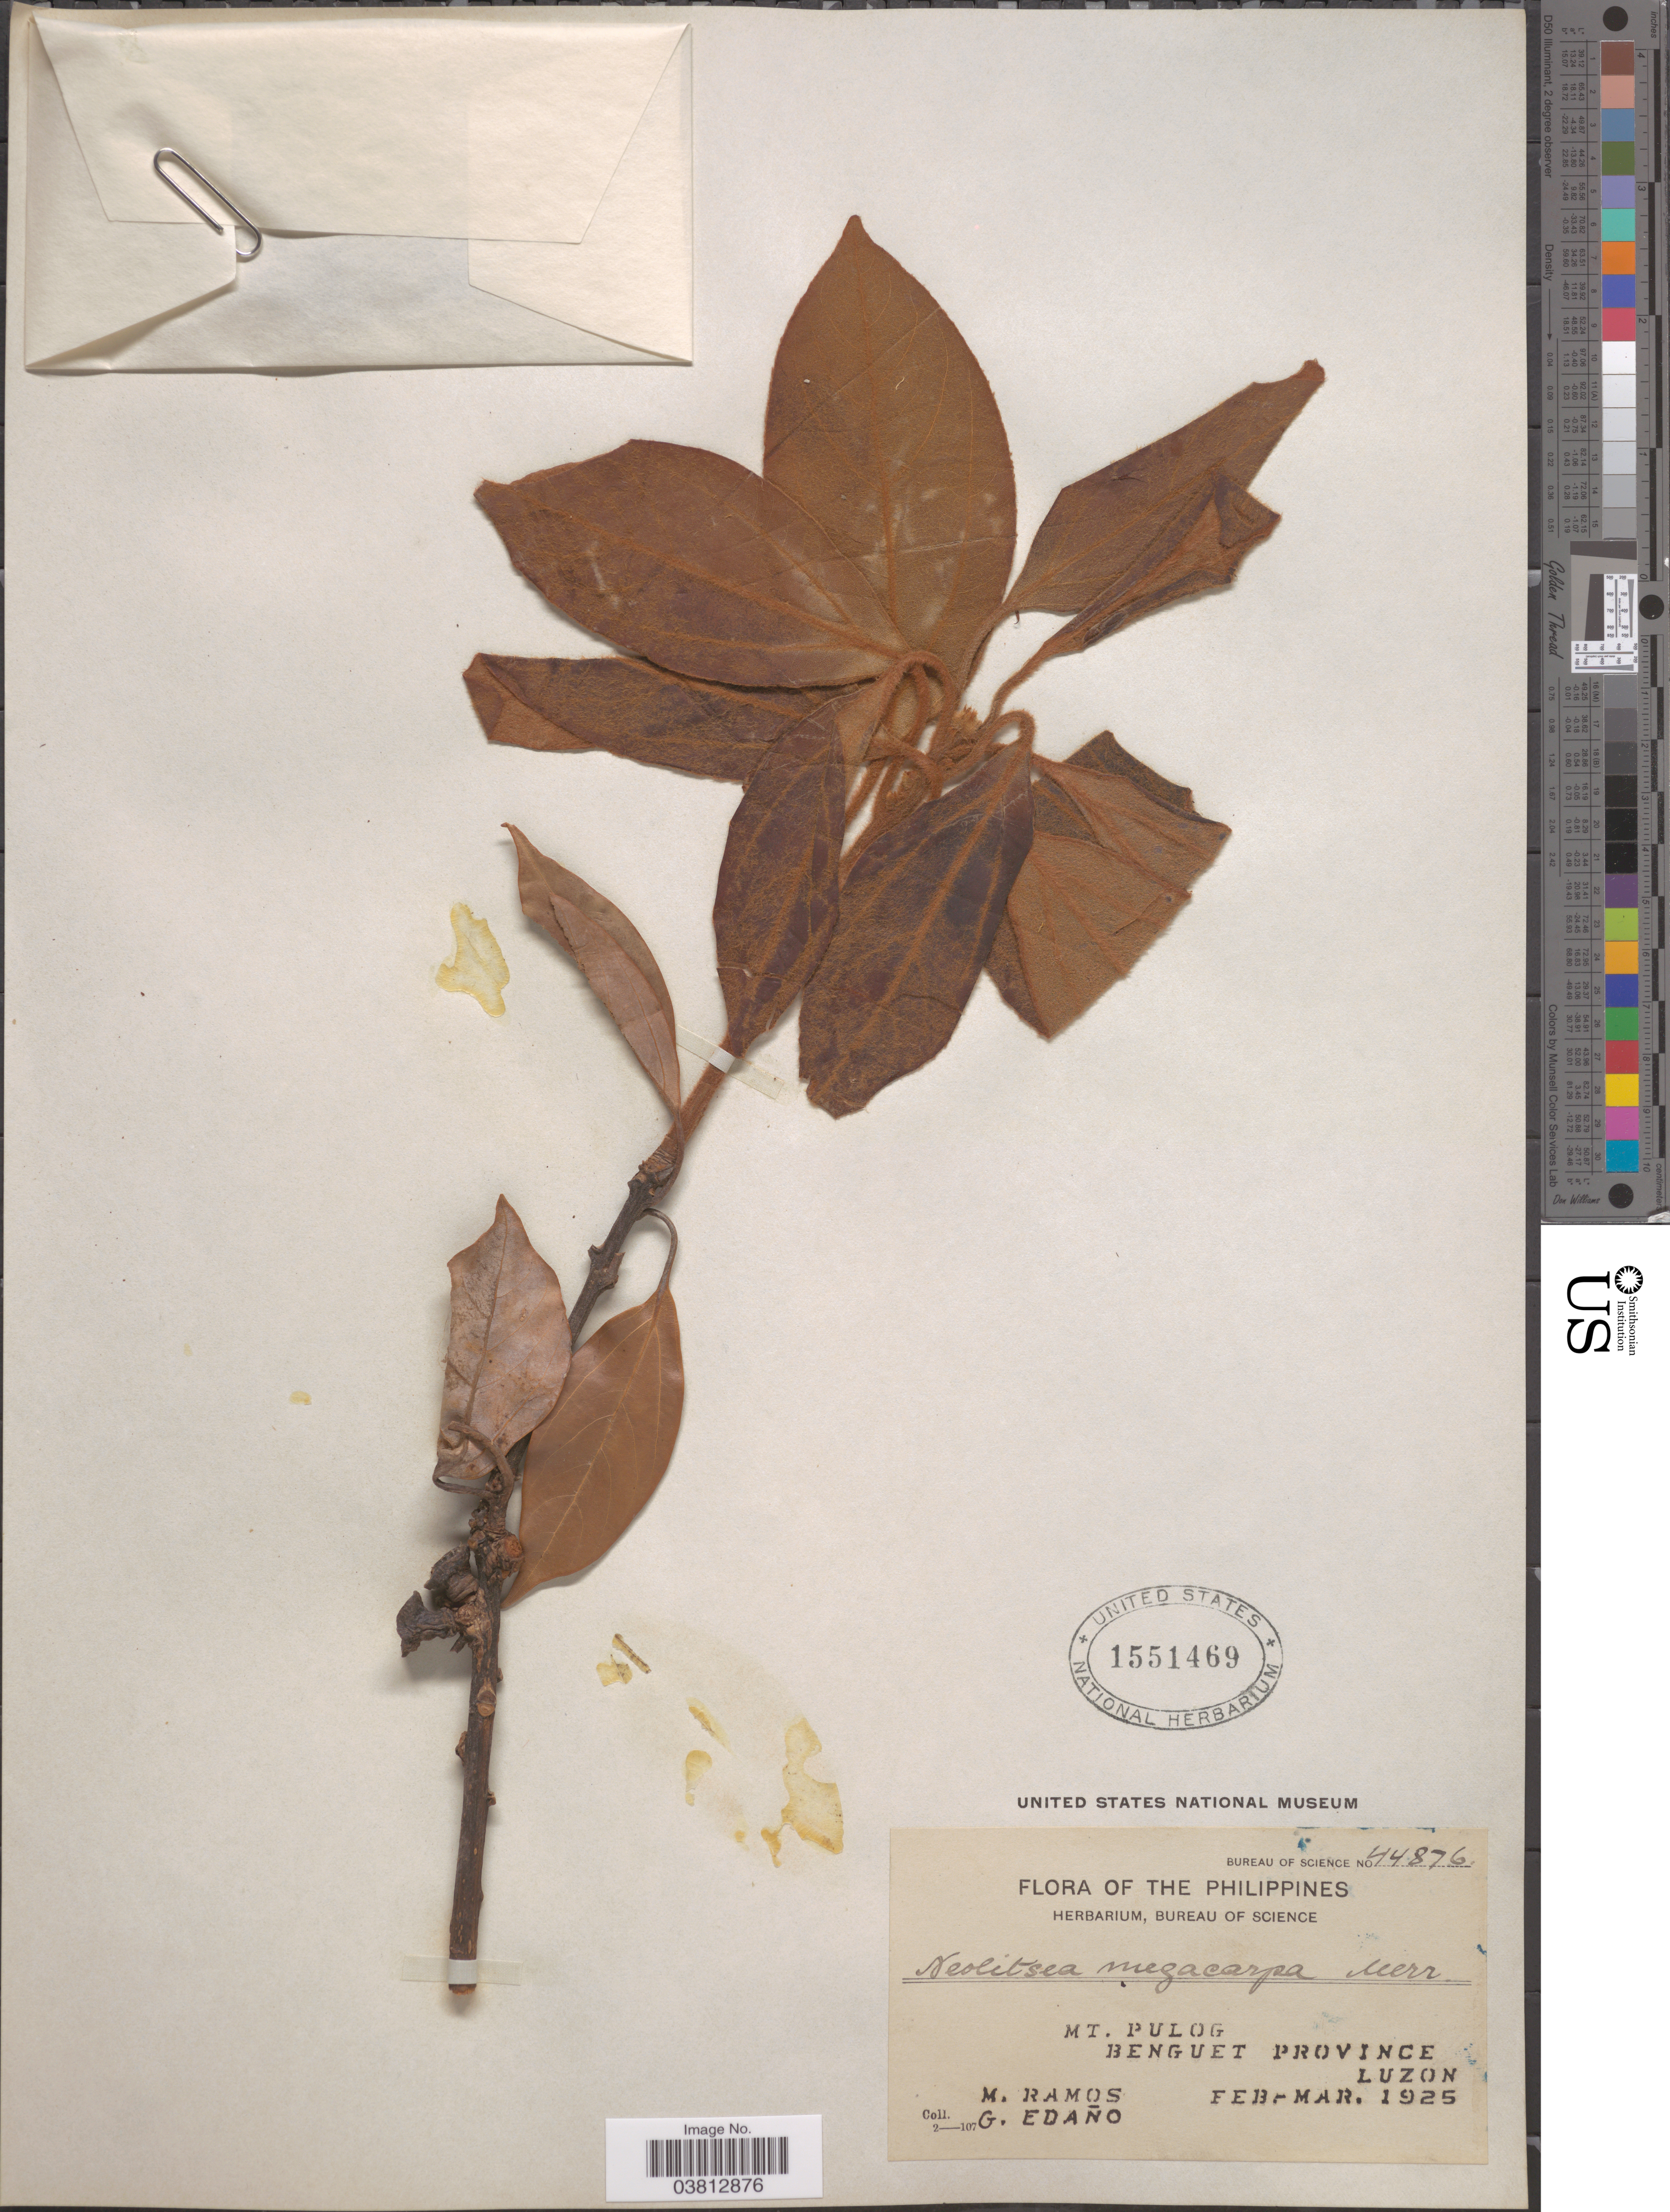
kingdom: Plantae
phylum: Tracheophyta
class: Magnoliopsida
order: Laurales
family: Lauraceae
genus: Neolitsea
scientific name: Neolitsea megacarpa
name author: Merr.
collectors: M. Ramos & G. Edaño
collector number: Bureau of Science 44876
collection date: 1925-02/1925-03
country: Philippines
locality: Mt. Pulog, Benguet Province, Luzon.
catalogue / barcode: US 1551469